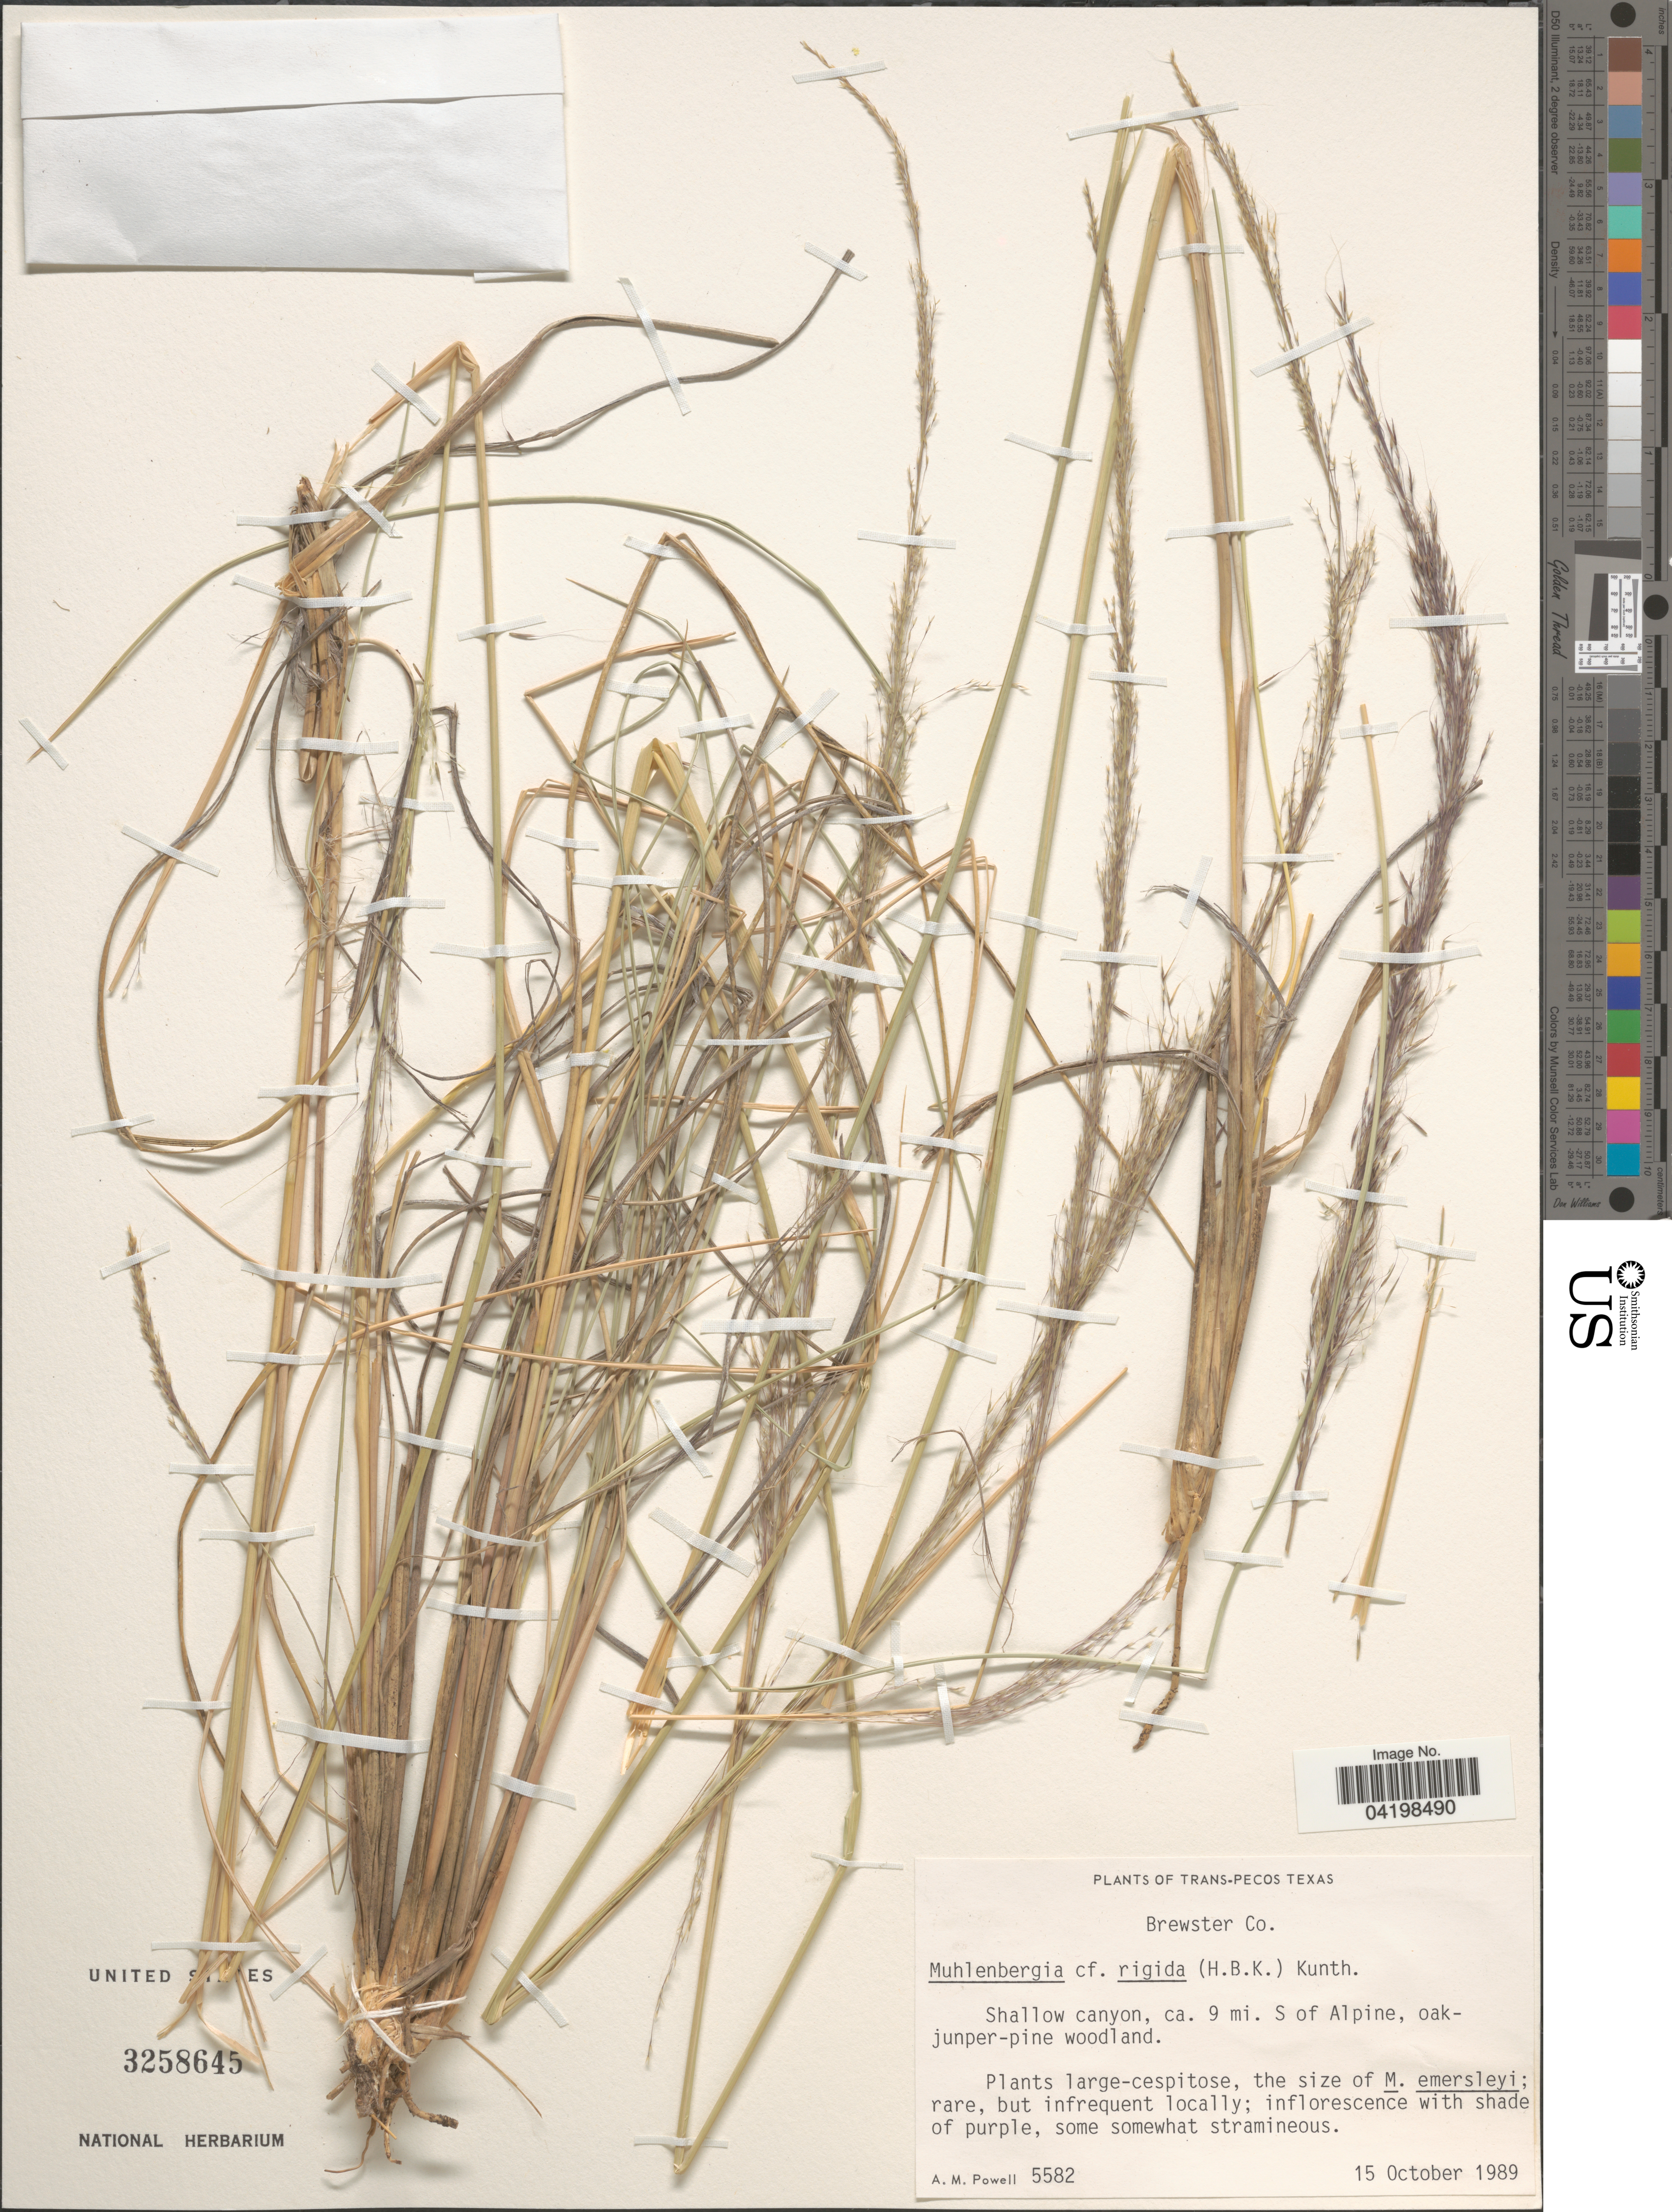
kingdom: Plantae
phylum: Tracheophyta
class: Liliopsida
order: Poales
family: Poaceae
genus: Muhlenbergia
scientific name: Muhlenbergia sp.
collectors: A. M. Powell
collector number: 5582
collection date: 1989-10-15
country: United States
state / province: Texas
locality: Trans-Pecos. Brewster Co. Shallow canyon, ca. 9 mi. S of Alpine.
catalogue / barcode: US 3258645